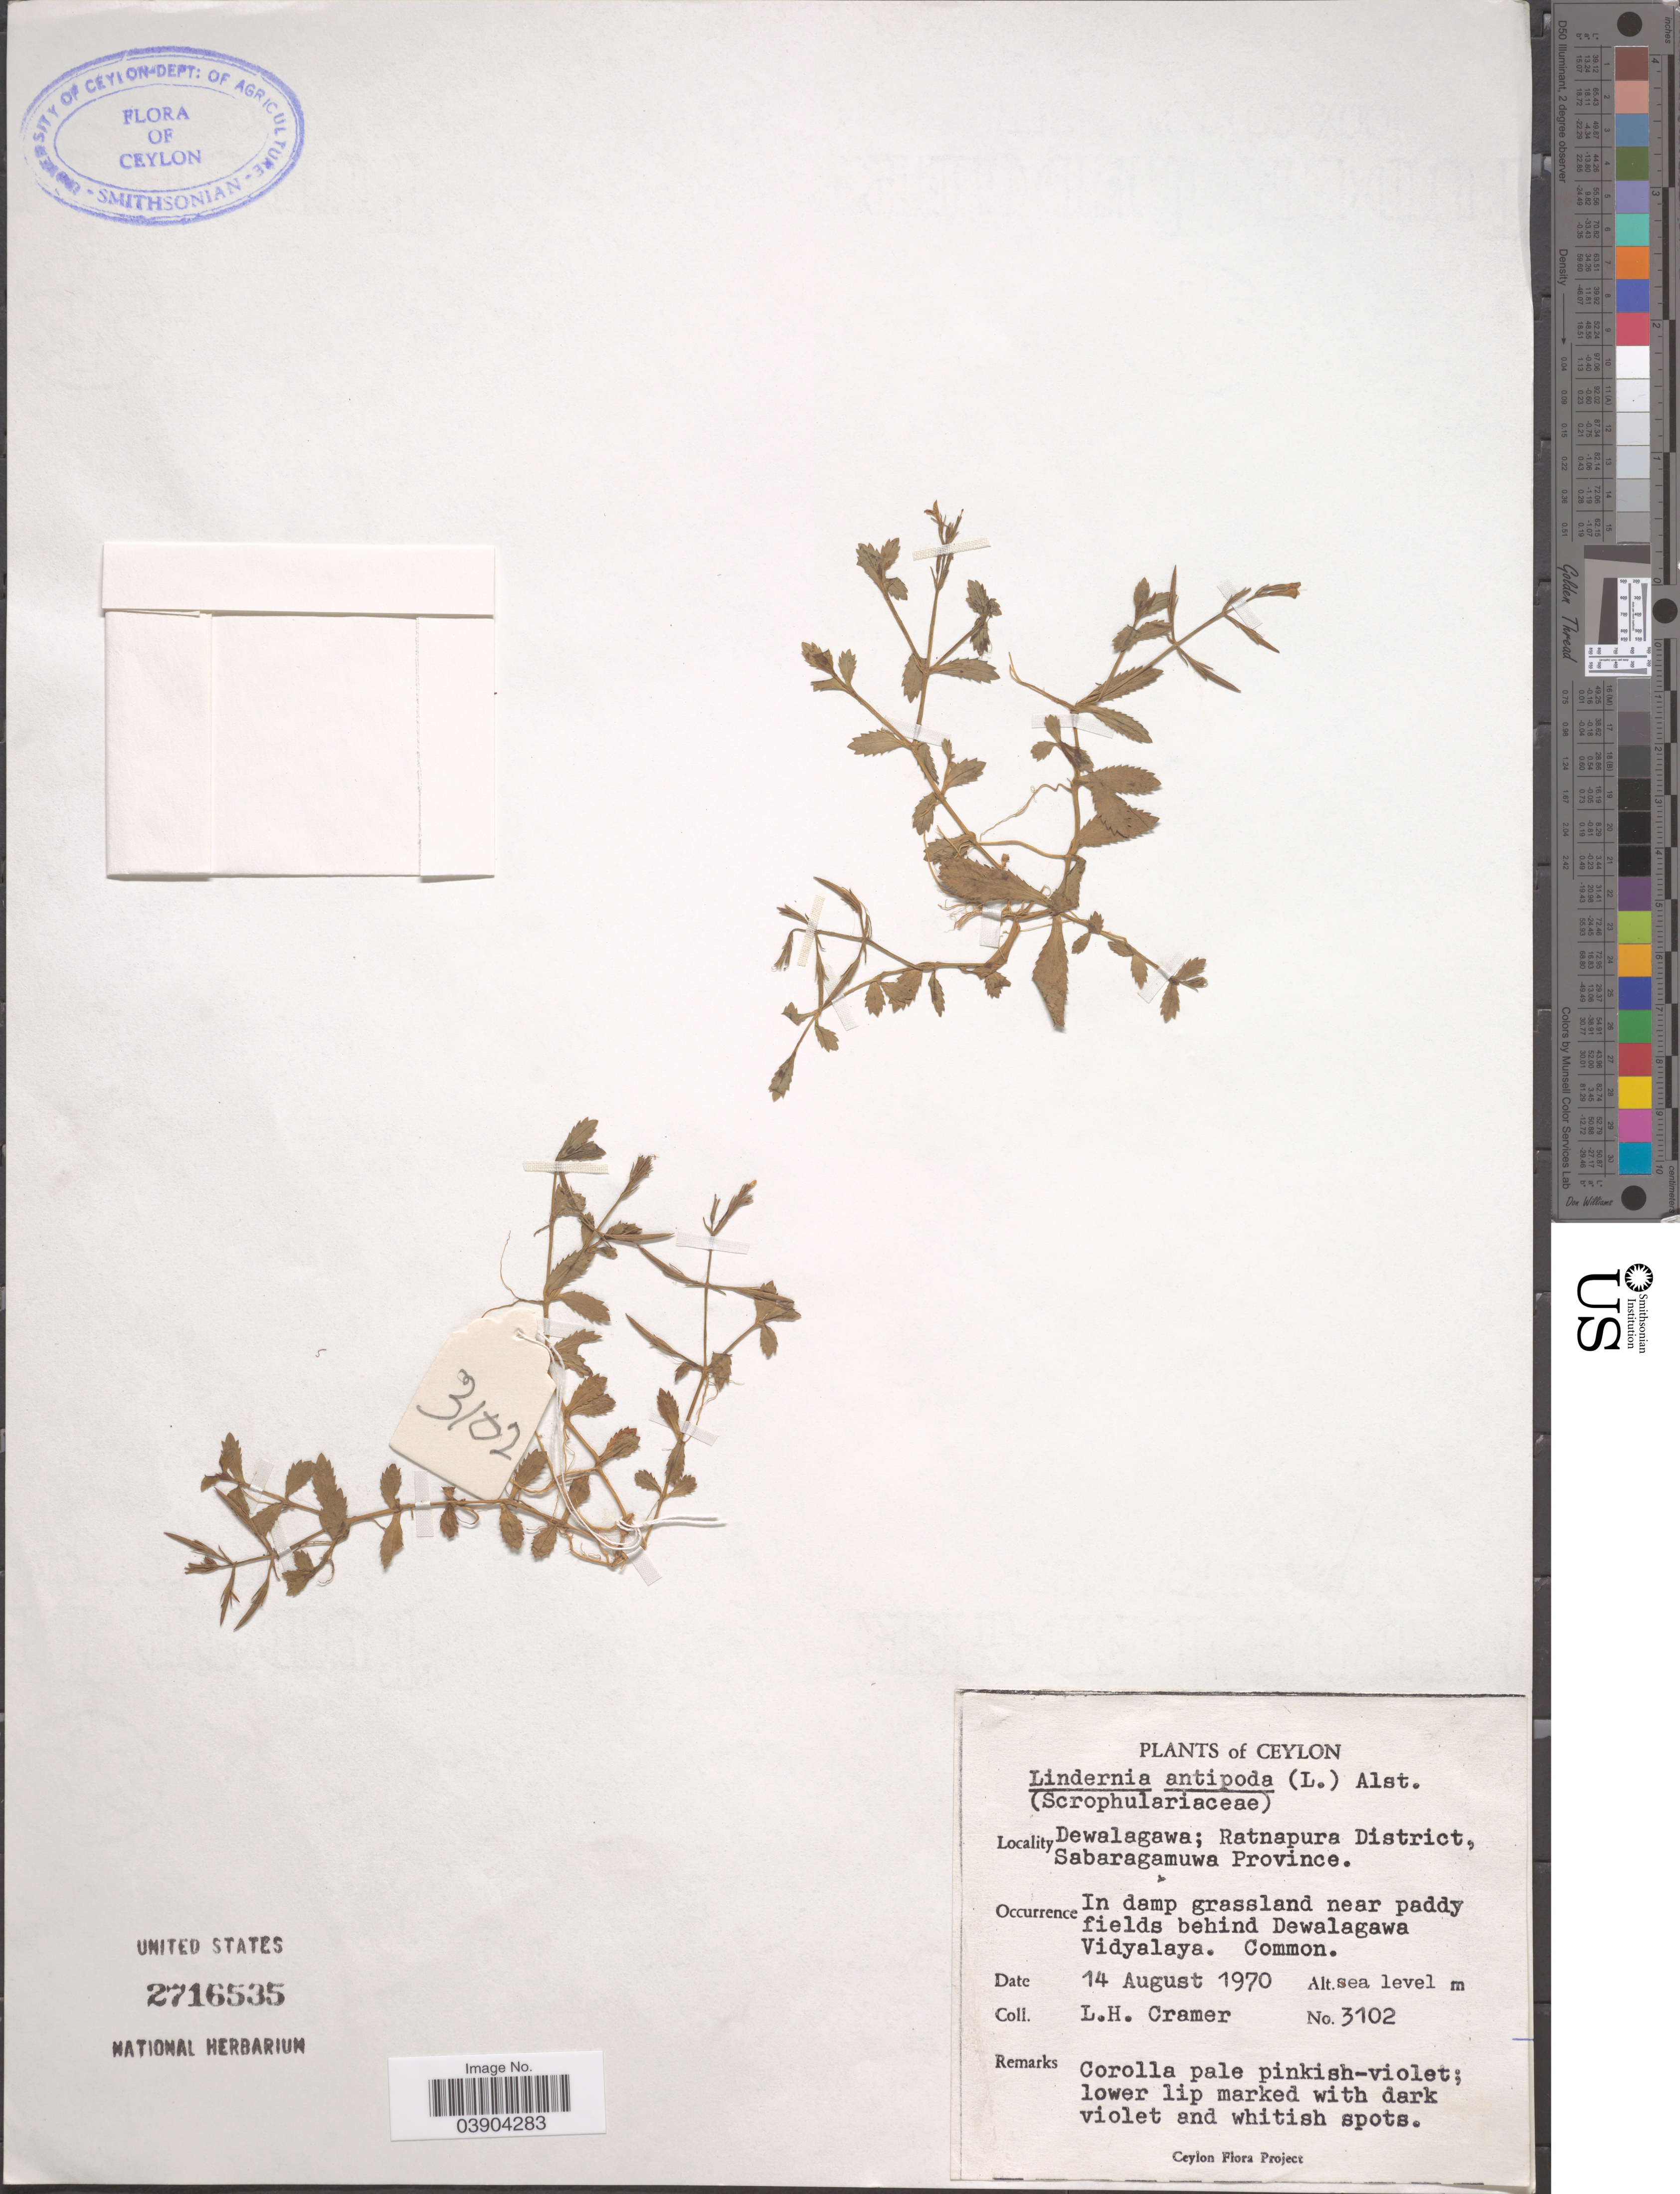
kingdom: Plantae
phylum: Tracheophyta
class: Magnoliopsida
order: Lamiales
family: Linderniaceae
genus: Lindernia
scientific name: Lindernia antipoda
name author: (L.) Alston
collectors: L. H. Cramer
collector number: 3102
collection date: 1970-08-14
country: Sri Lanka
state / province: Sabaragamuwa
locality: Ceylon. Dewalagawa; Ratnapura District. In damp grassland near paddy fields behind Dewalagawa Vidyalaya.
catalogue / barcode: US 2716535